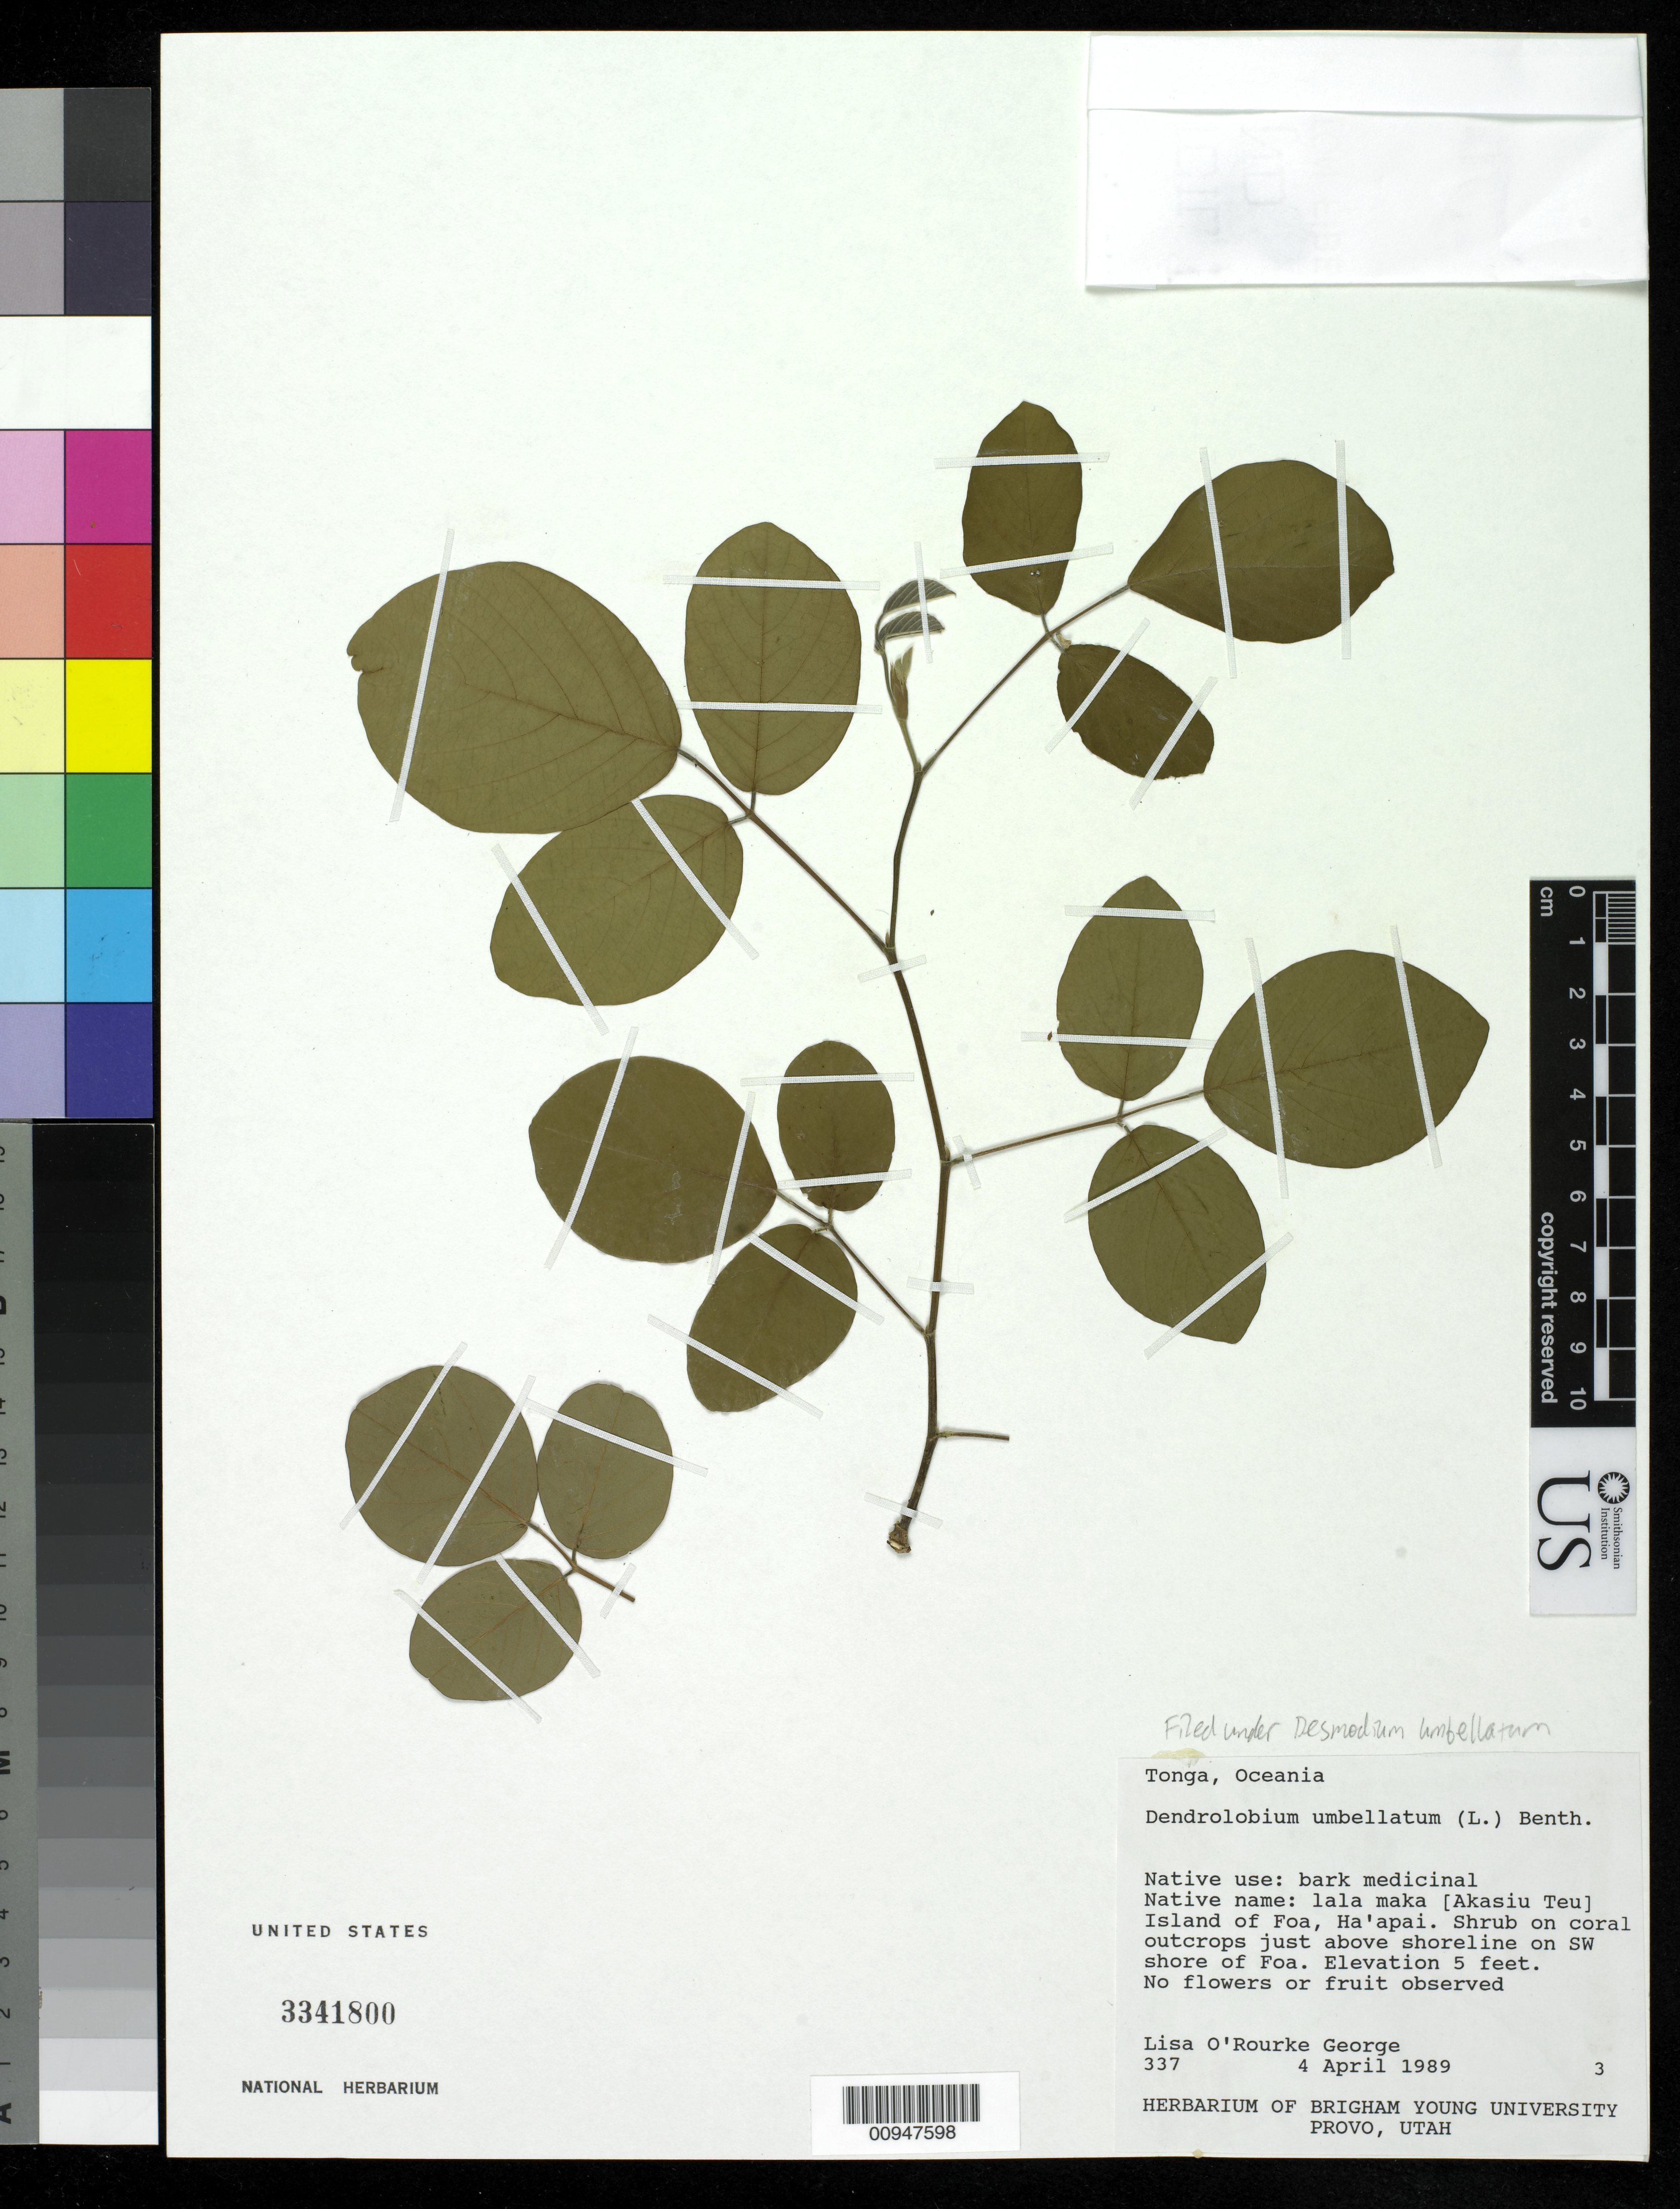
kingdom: Plantae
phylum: Tracheophyta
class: Magnoliopsida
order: Fabales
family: Fabaceae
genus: Dendrolobium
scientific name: Dendrolobium umbellatum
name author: (L.) Benth.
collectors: L. George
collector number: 337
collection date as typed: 04 Apr 1989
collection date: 1989-04-04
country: Tonga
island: Foa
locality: S.W. shore Island of Foa, Ha'apai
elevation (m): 2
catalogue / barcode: US 3341800